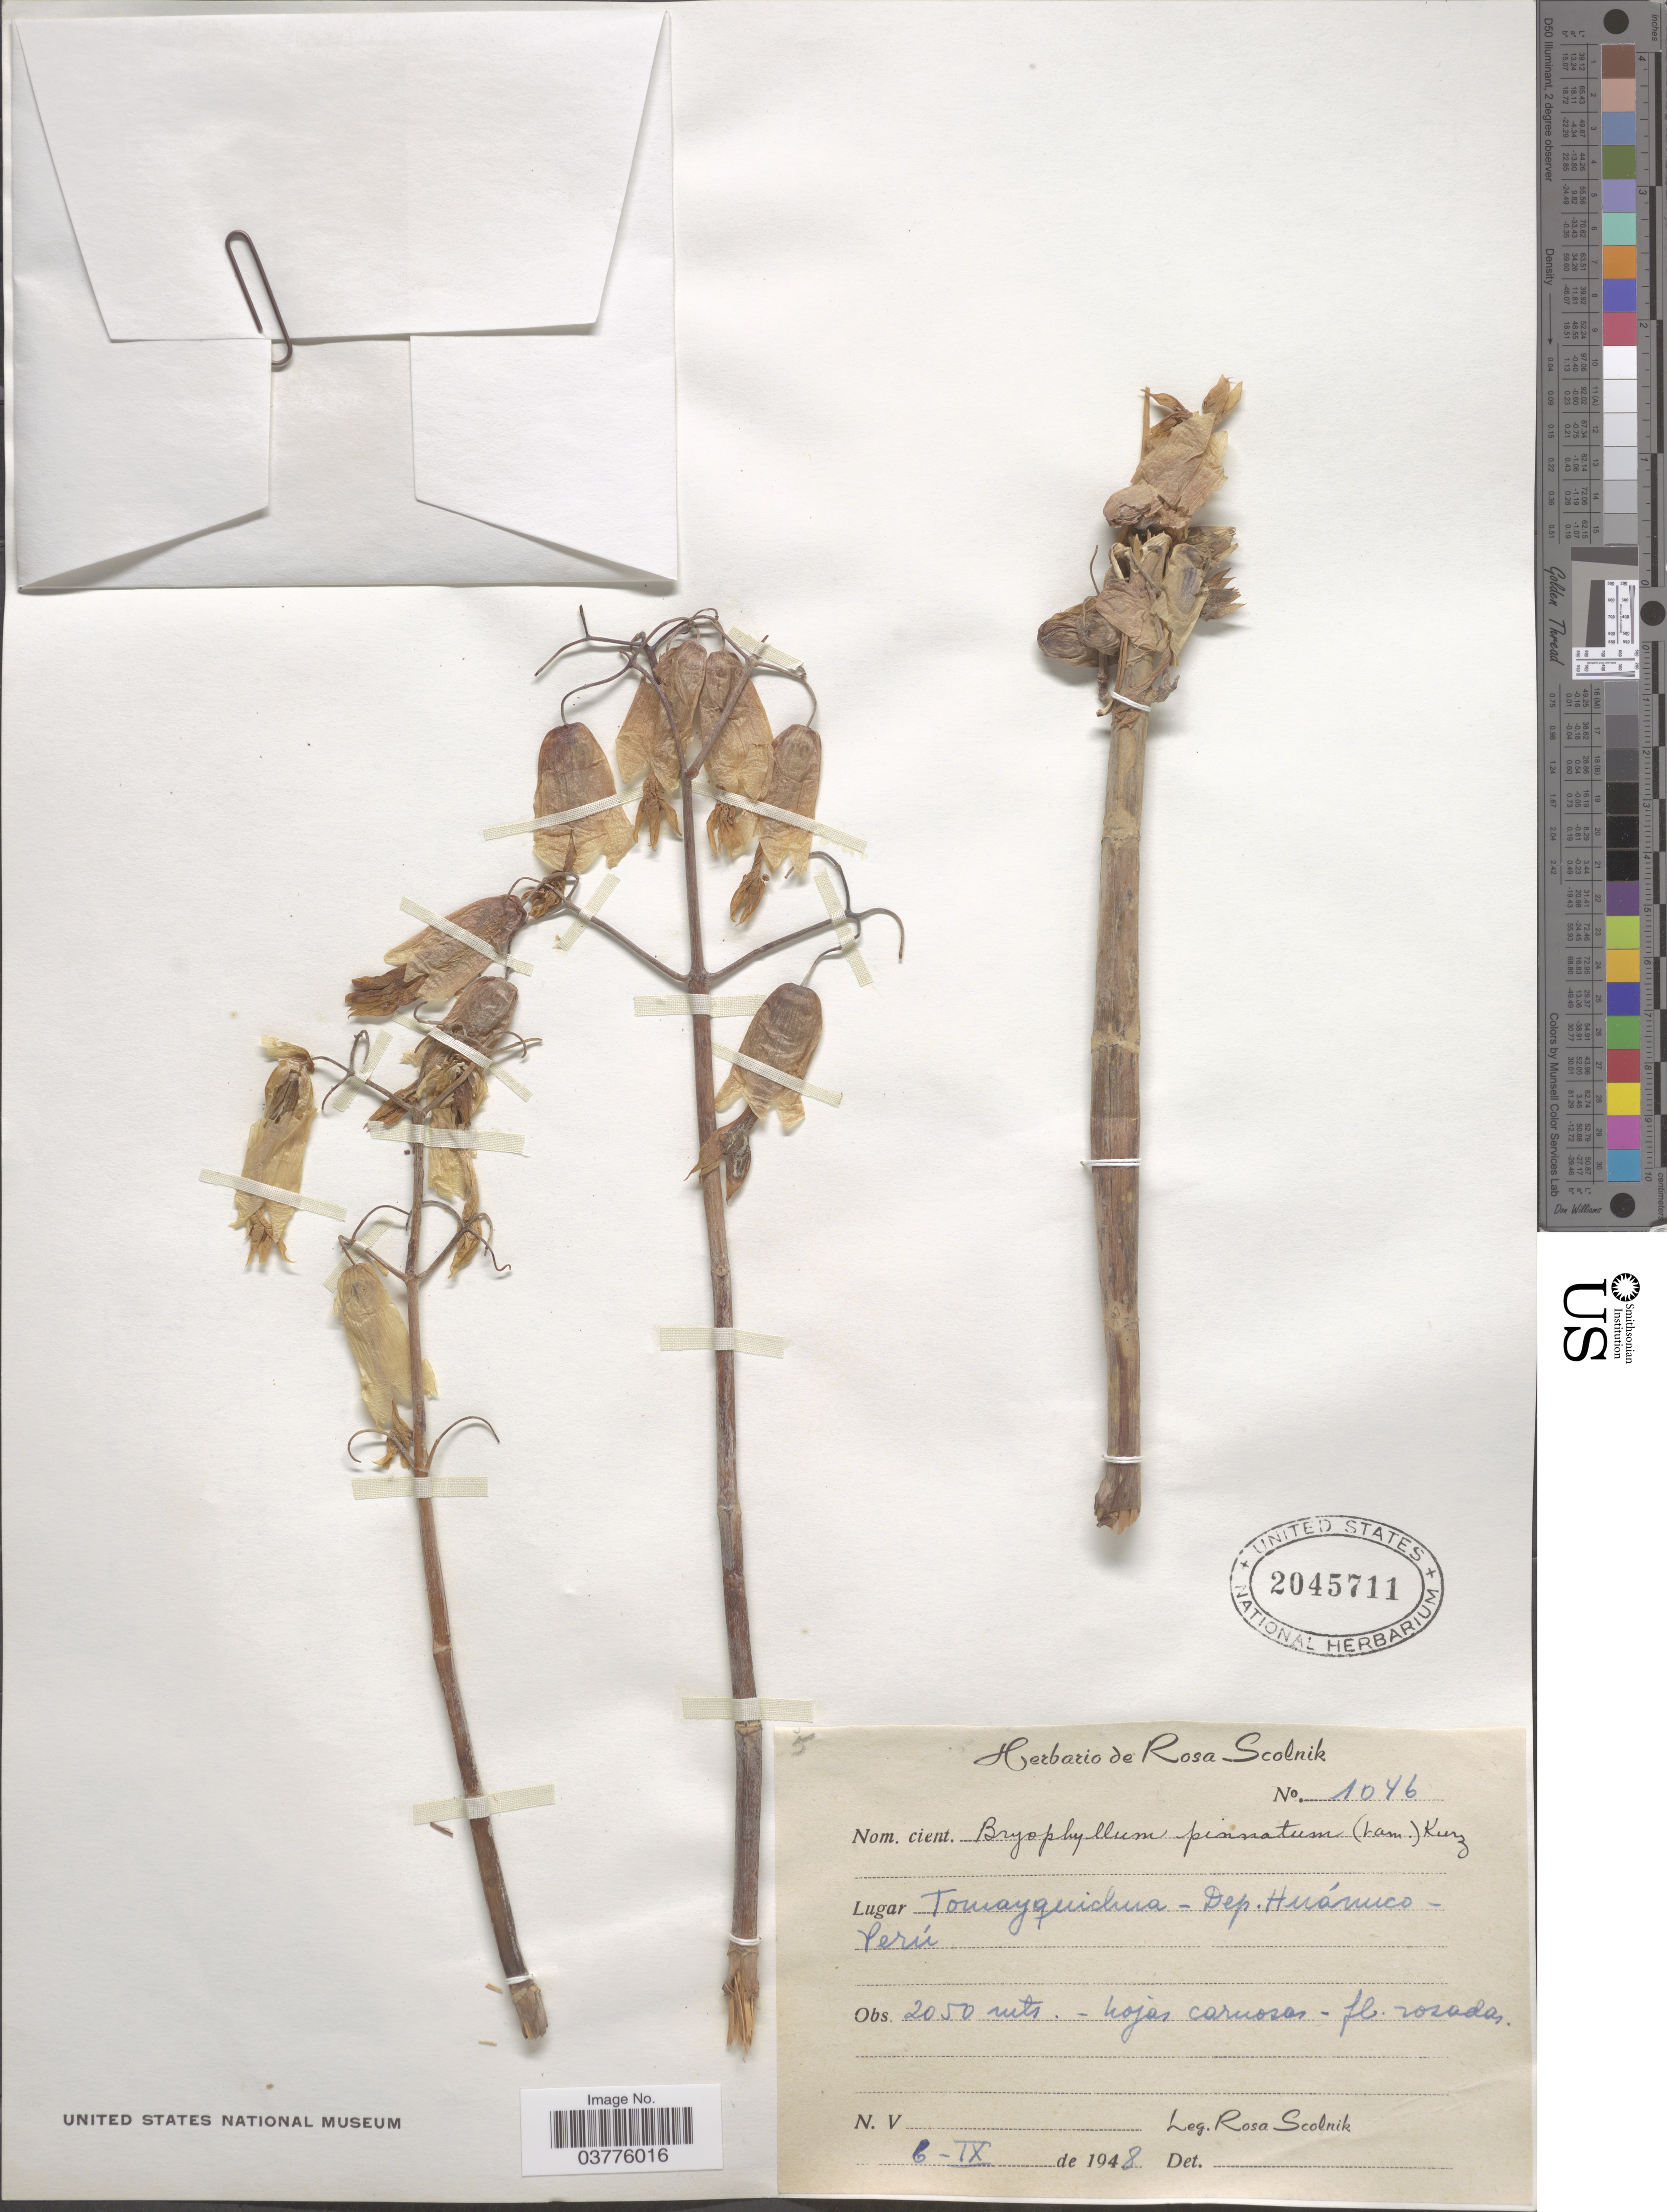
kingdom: Plantae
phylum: Tracheophyta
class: Magnoliopsida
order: Saxifragales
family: Crassulaceae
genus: Kalanchoe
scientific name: Kalanchoe pinnata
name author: (Lam.) Pers.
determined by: Strong, Mark T., (BOT), Smithsonian Institution - National Museum of Natural History (UNITED STATES)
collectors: R. Scolnik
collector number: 1046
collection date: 1948-09-06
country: Peru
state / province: Huánuco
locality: Tomayquichua-Dep. Huánuco.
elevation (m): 2050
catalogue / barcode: US 2045711